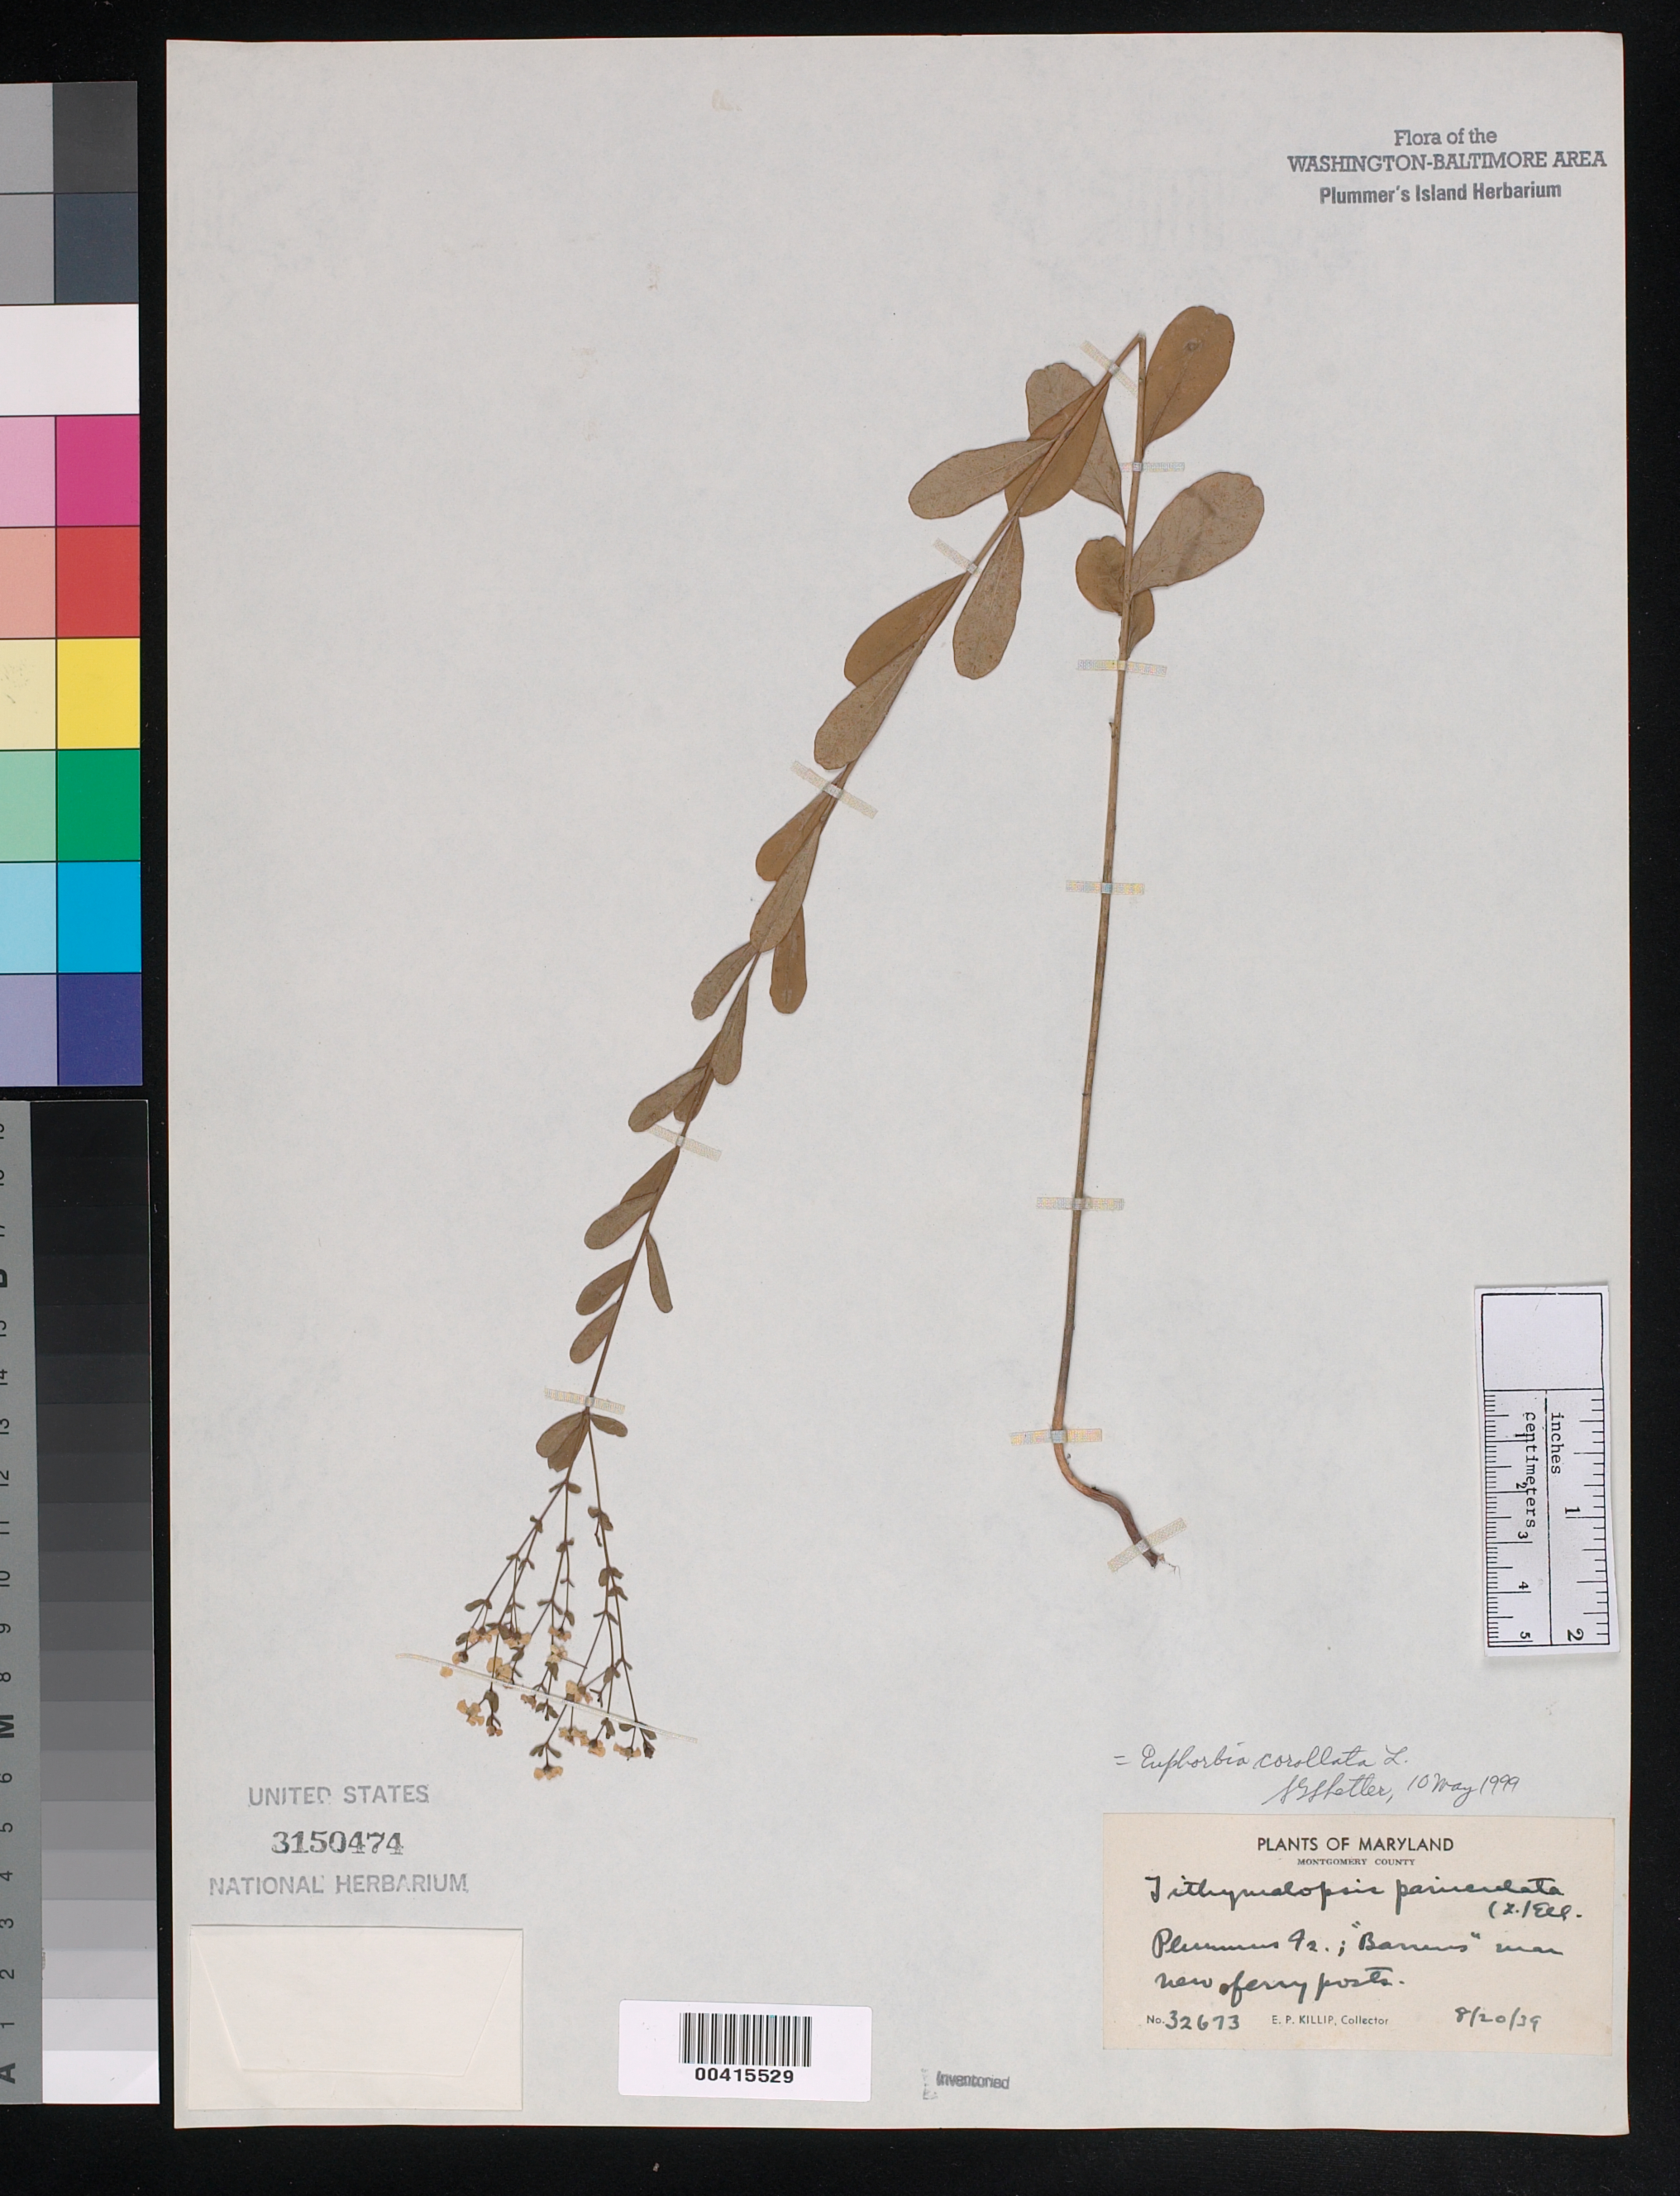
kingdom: Plantae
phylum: Tracheophyta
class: Magnoliopsida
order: Malpighiales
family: Euphorbiaceae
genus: Euphorbia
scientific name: Euphorbia corollata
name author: L.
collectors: E. P. Killip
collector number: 32673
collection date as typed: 20 Aug 1939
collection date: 1939-08-20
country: United States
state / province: Maryland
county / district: Montgomery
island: Plummers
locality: Plummer's Island; "barrens" near New Ferry Posts C. & O. Canal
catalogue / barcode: US 3150474